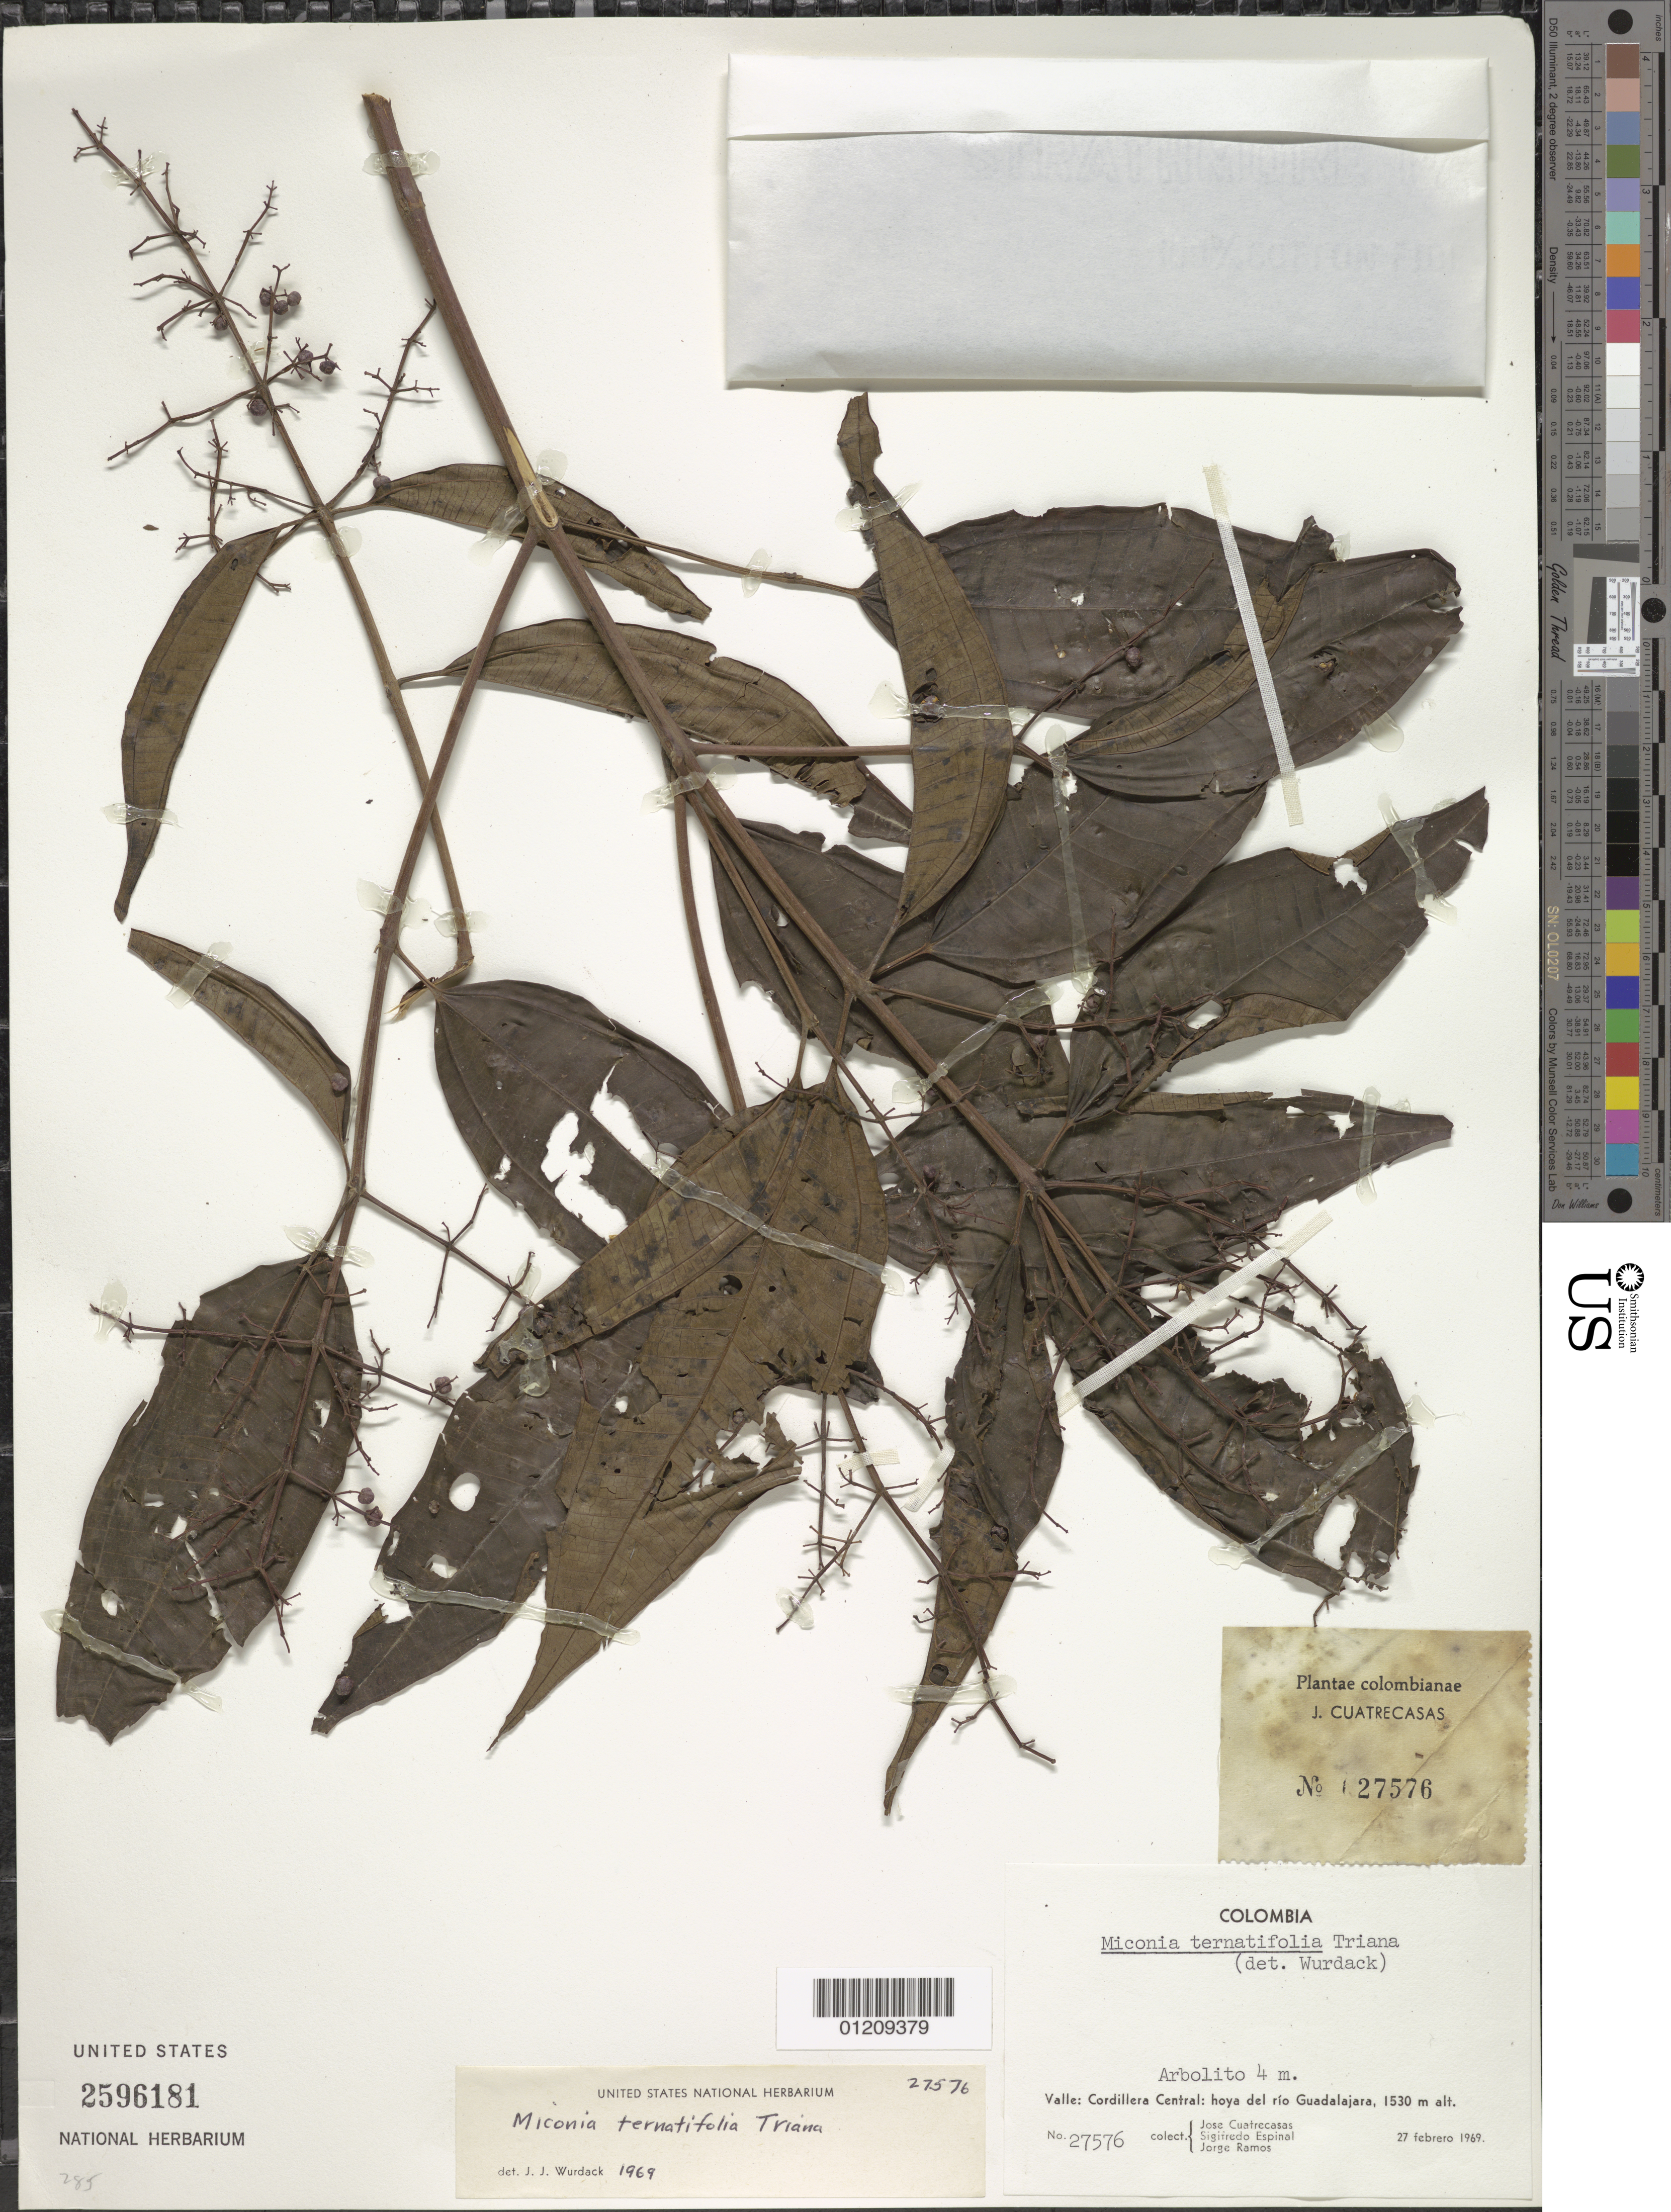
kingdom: Plantae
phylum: Tracheophyta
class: Magnoliopsida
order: Myrtales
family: Melastomataceae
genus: Miconia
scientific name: Miconia ternatifolia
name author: Triana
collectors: J. Cuatrecasas, L. S. Espinal & J. Ramos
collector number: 27576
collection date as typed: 27-Feb-69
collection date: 1969-02-27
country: Colombia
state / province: Valle del Cauca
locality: Cordillera Central, hoya del Río Guadalajara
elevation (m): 1530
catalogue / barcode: US 2596181